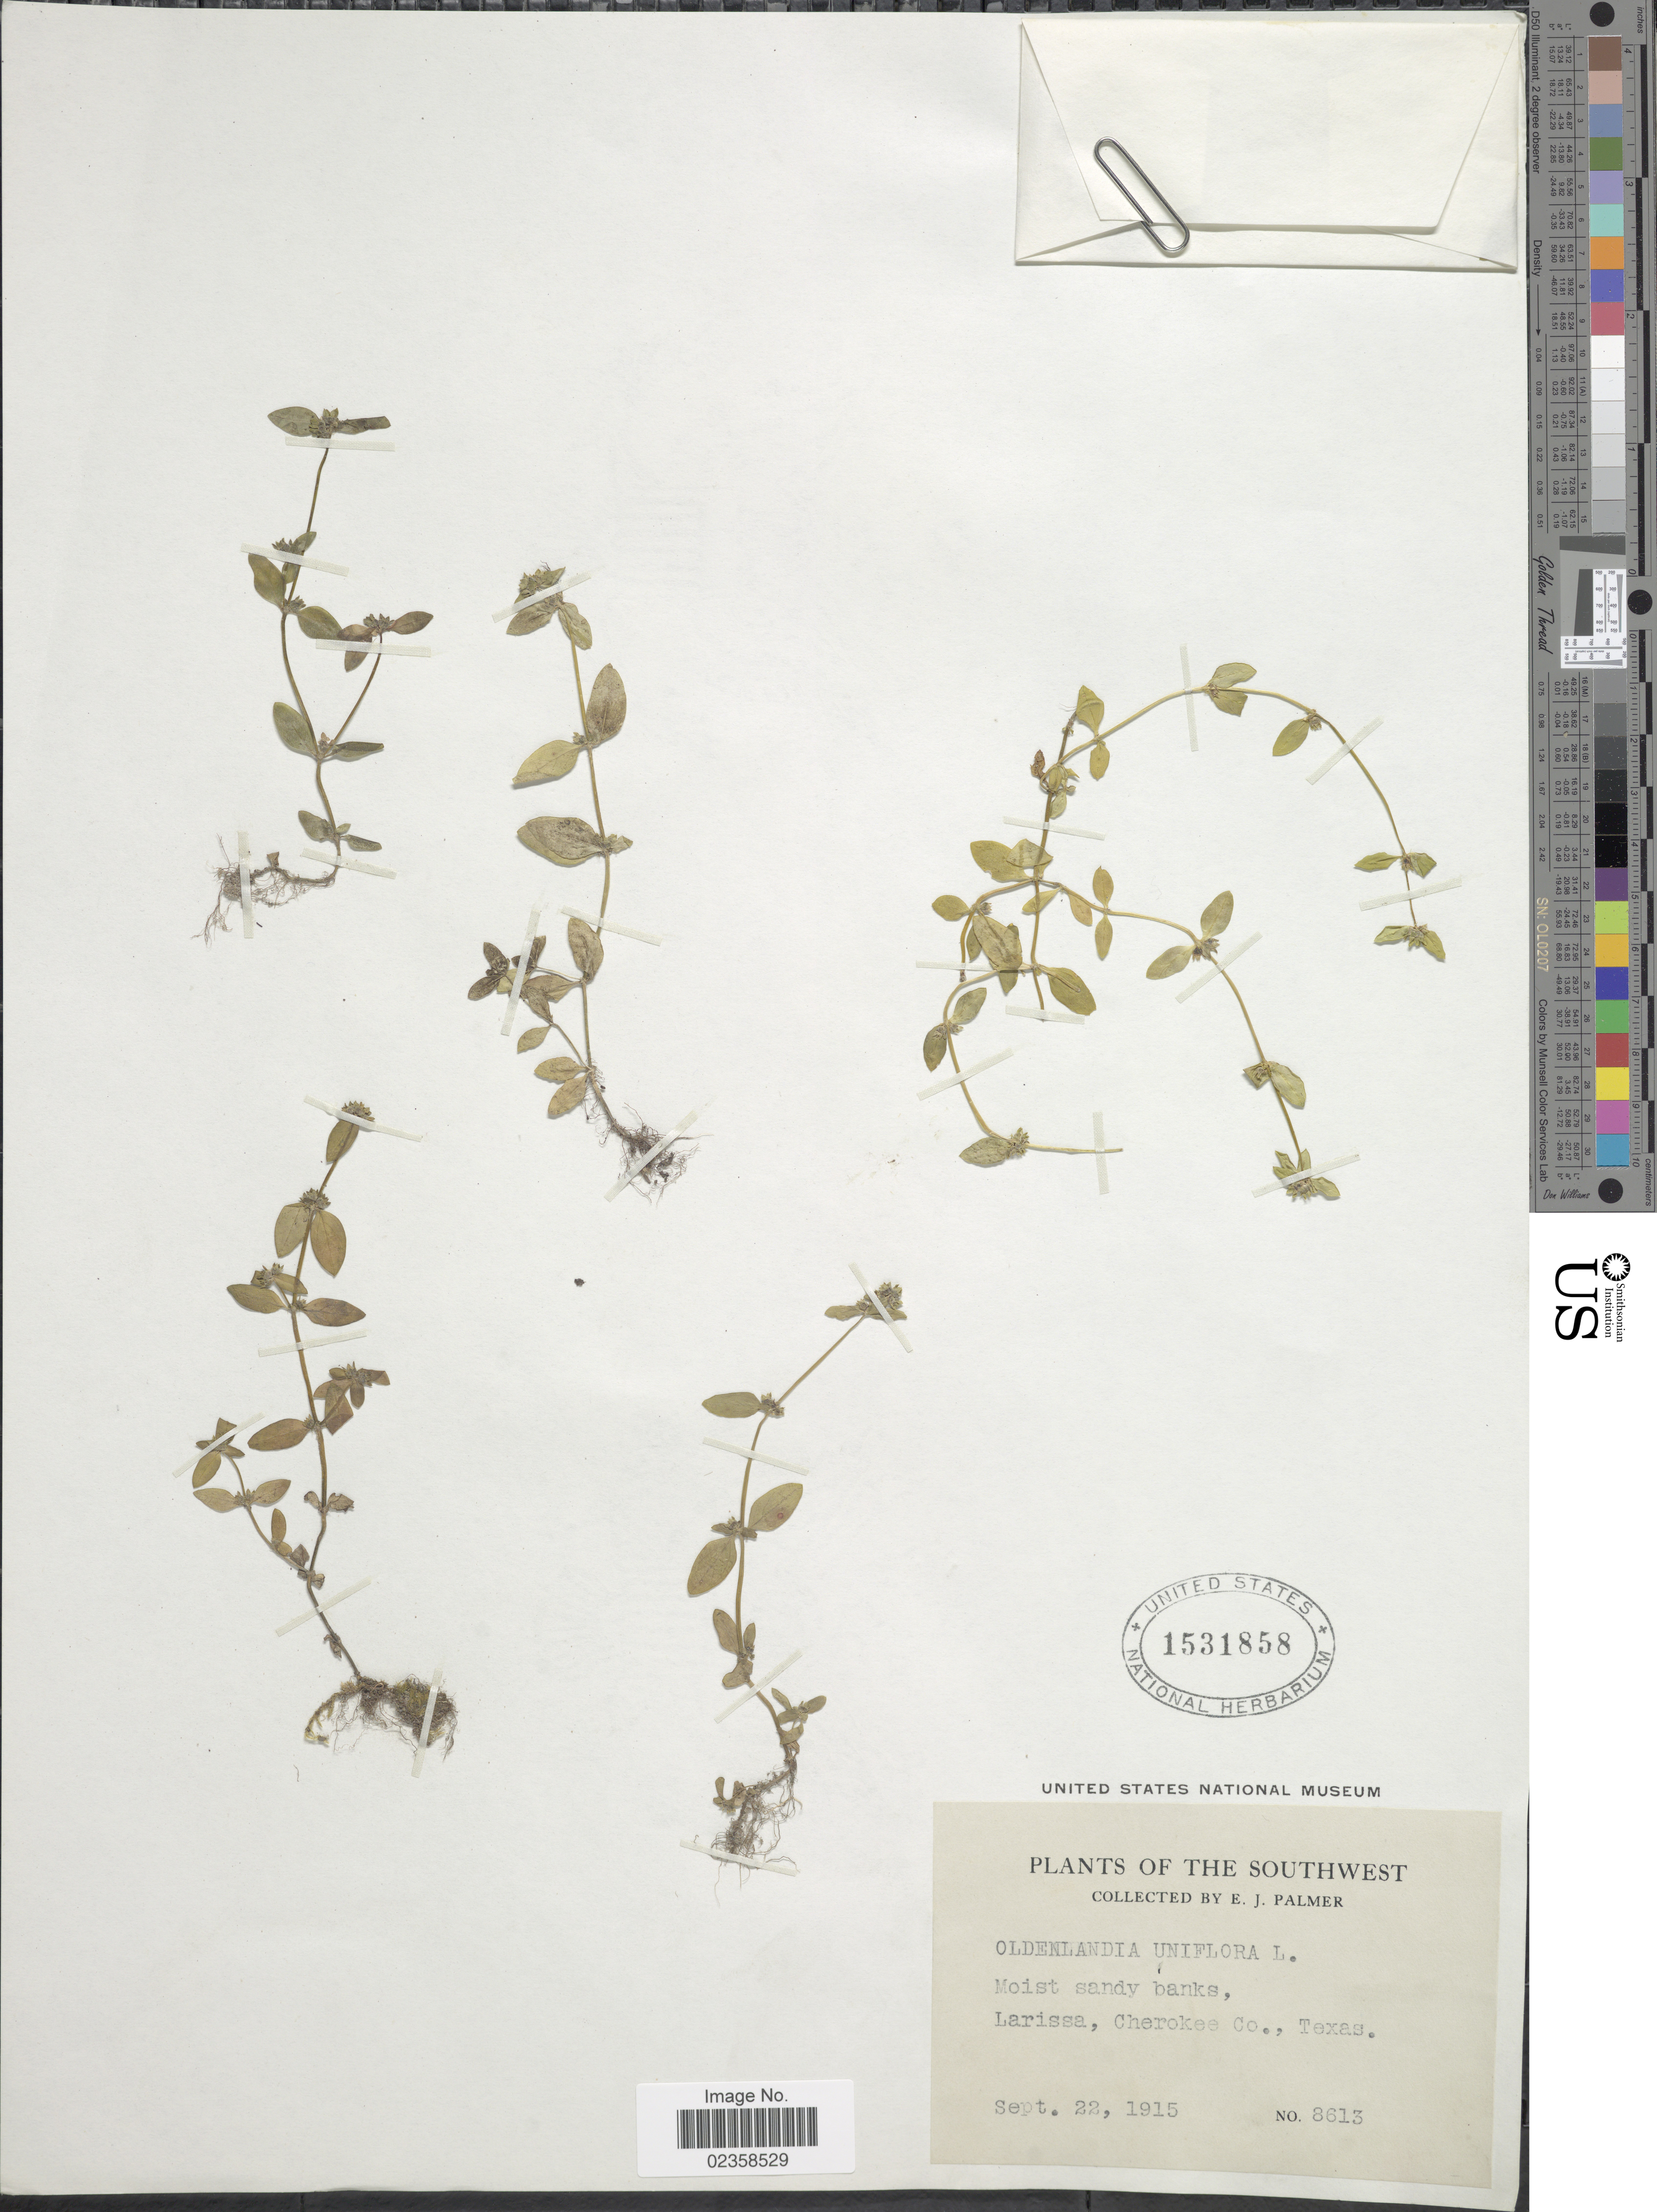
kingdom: Plantae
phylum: Tracheophyta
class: Magnoliopsida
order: Gentianales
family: Rubiaceae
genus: Oldenlandia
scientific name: Oldenlandia uniflora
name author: L.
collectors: E. J. Palmer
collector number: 8613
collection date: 1915-09-22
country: United States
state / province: Texas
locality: The Southwest, Larissa, Cherokee Co., Texas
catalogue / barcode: US 1531858